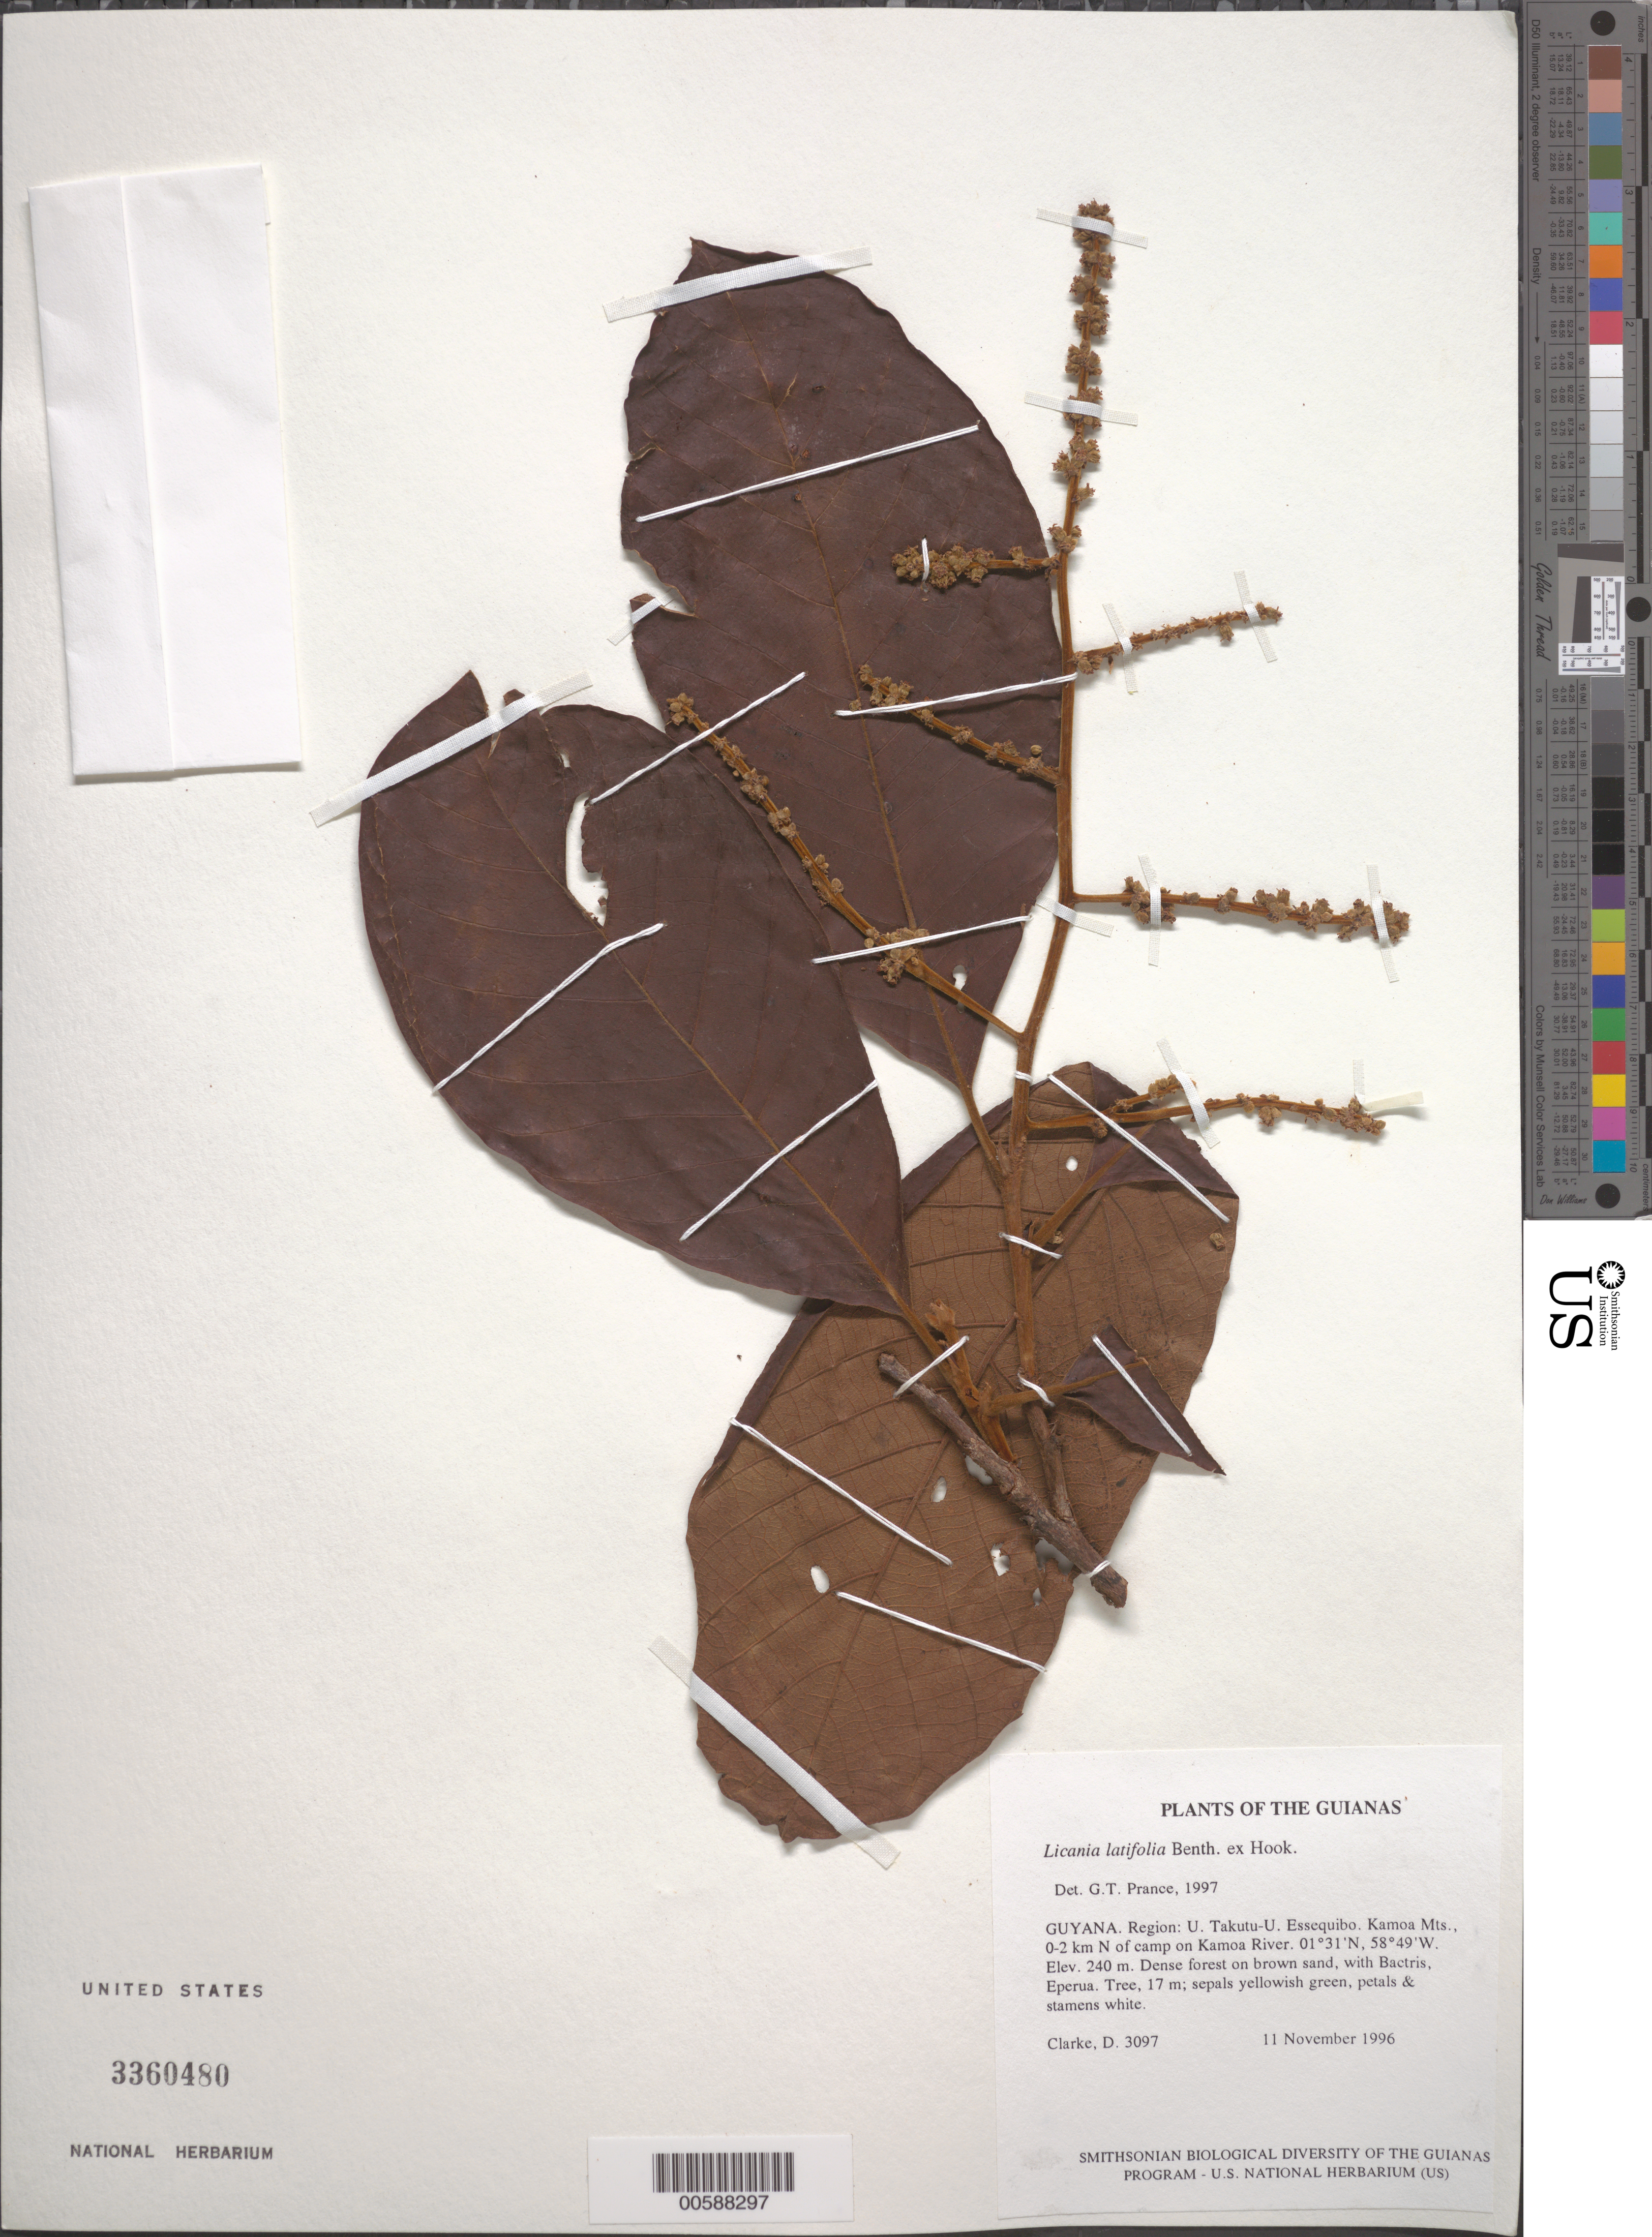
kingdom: Plantae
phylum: Tracheophyta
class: Magnoliopsida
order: Malpighiales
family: Chrysobalanaceae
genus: Hymenopus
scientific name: Hymenopus latifolius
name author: (Benth. ex Hook. f.) Sothers & Prance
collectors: H. D. Clarke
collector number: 3097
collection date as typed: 11 November 1996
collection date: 1996-11-11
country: Guyana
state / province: U. Takutu-U. Essequibo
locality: Kamoa Mts., 0-2 km N of camp on Kamoa River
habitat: Dense forest on brown sand, with Bactris, Eperua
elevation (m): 240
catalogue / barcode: US 3360480